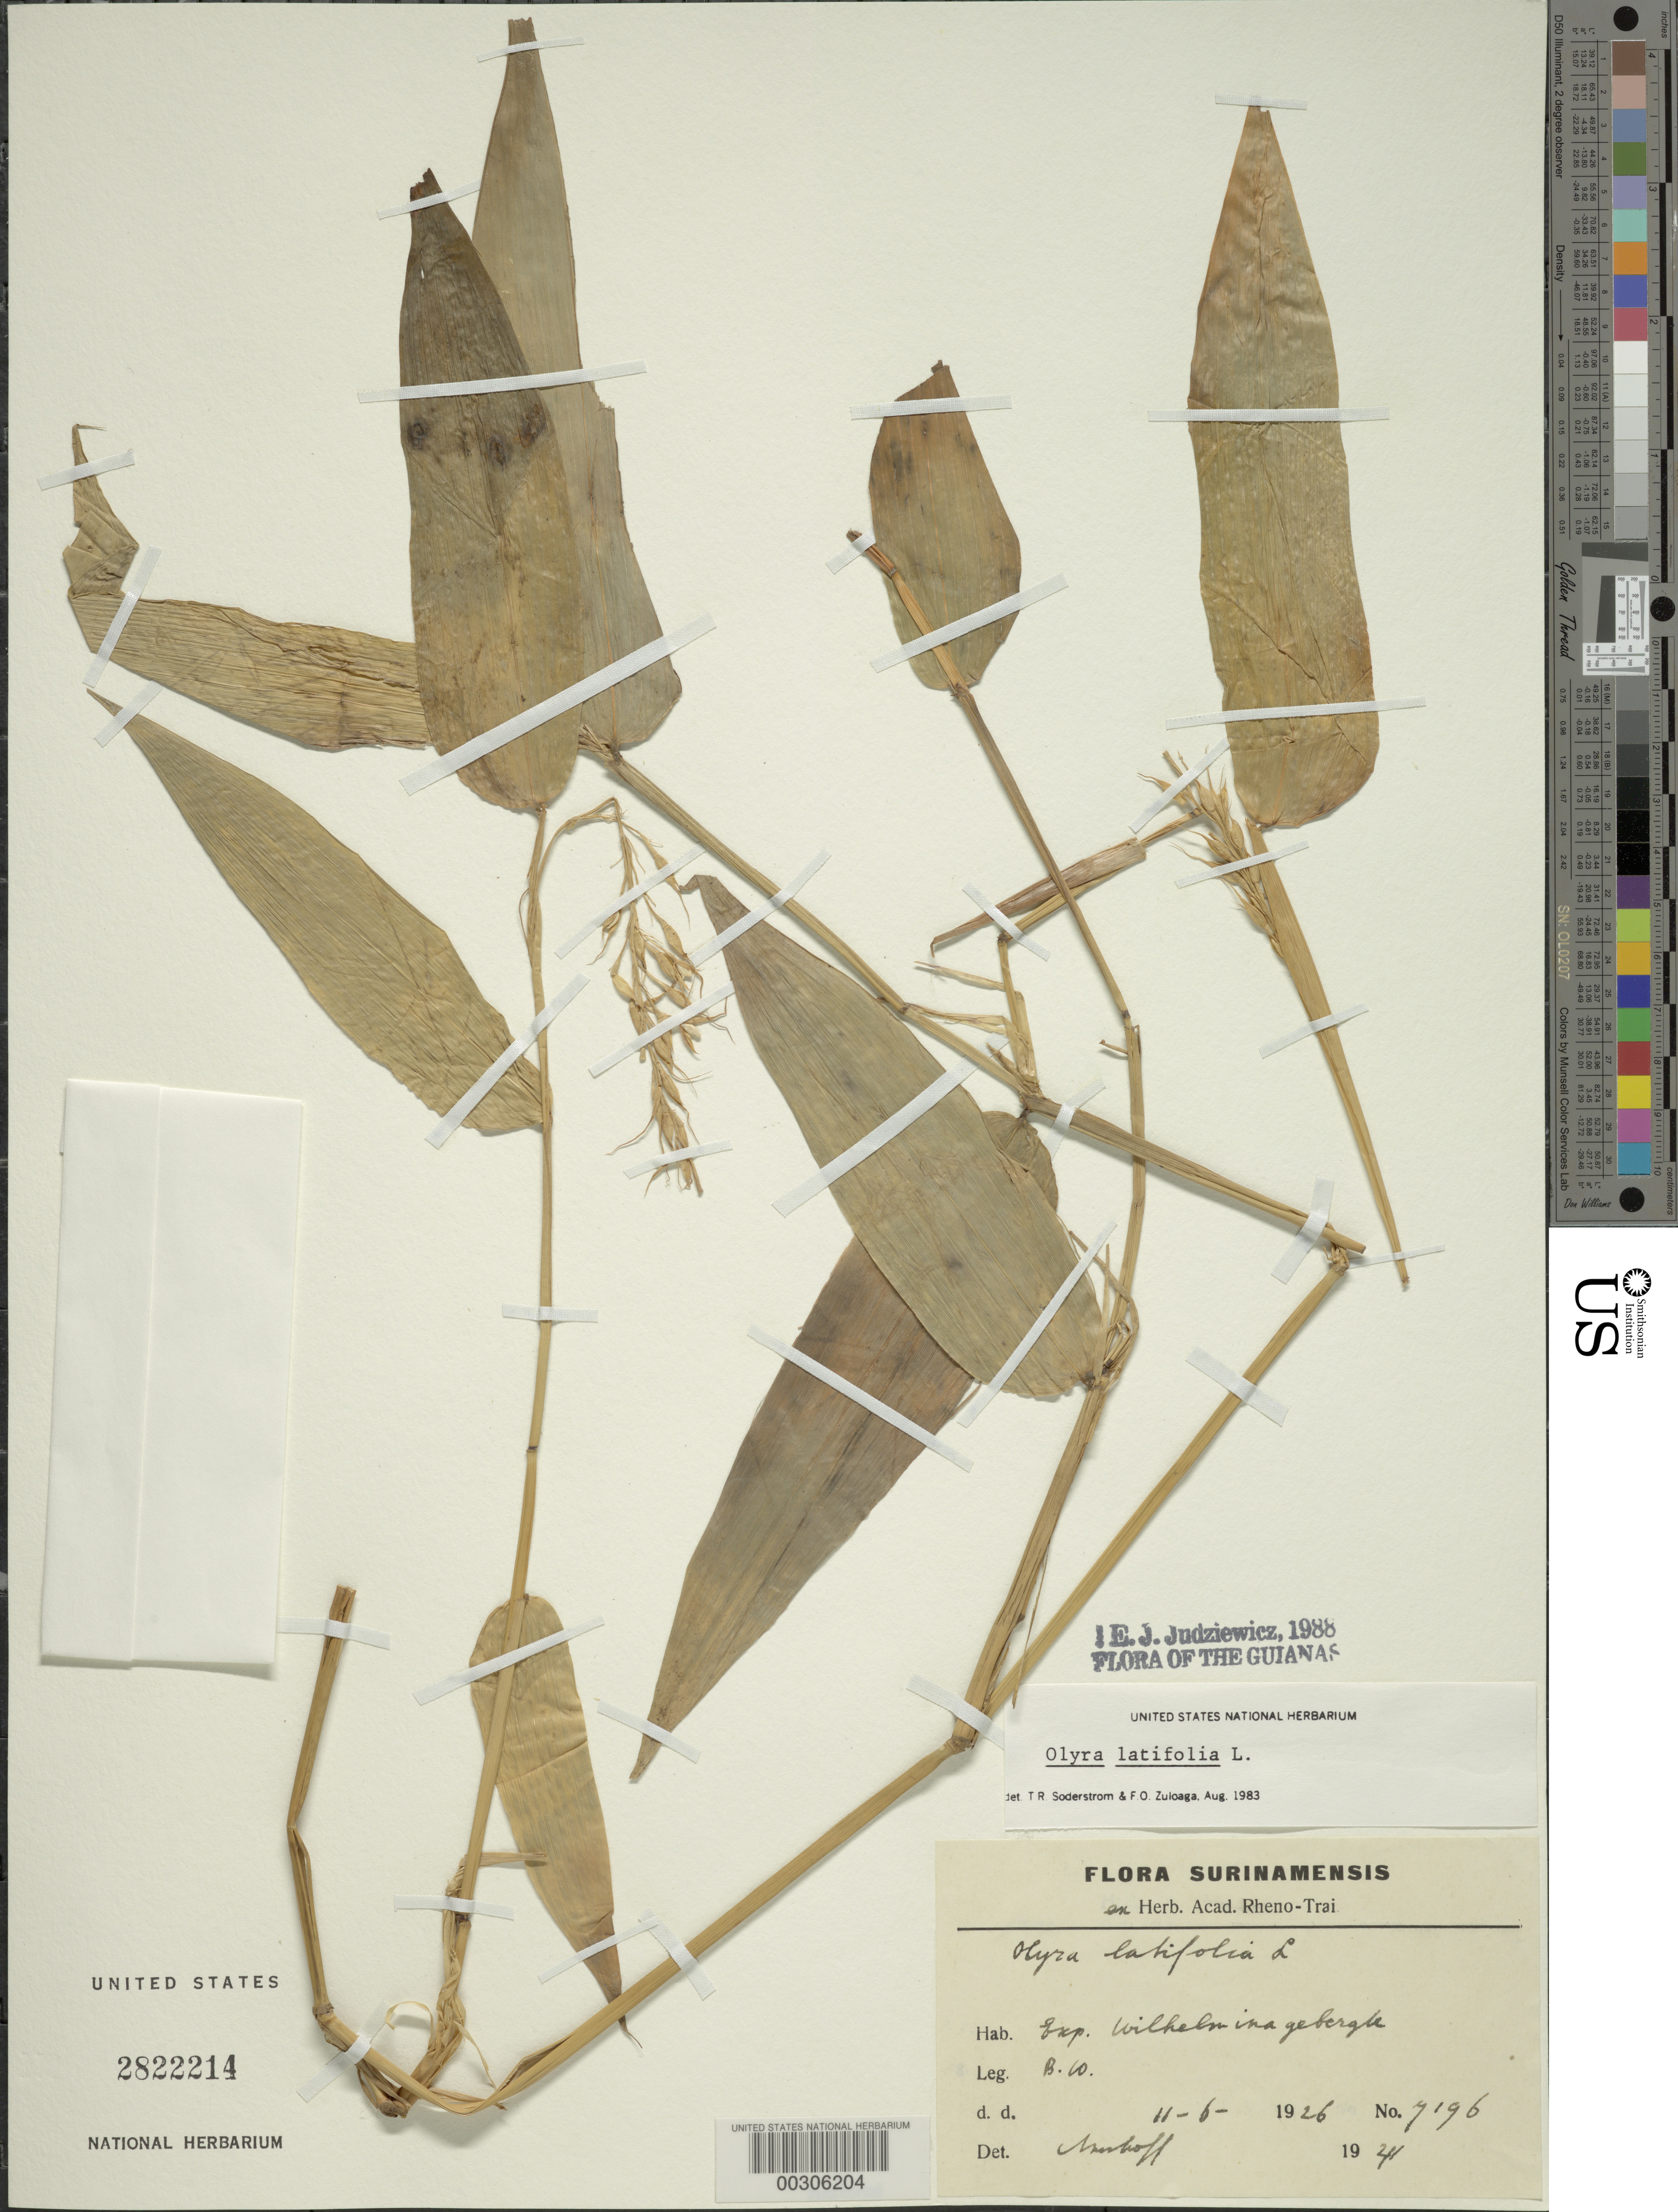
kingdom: Plantae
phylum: Tracheophyta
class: Liliopsida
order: Poales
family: Poaceae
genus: Olyra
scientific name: Olyra latifolia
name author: L.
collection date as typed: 11 Jun 1926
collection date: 1926-06-11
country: Suriname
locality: Exp. wilhelm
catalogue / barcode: US 2822214